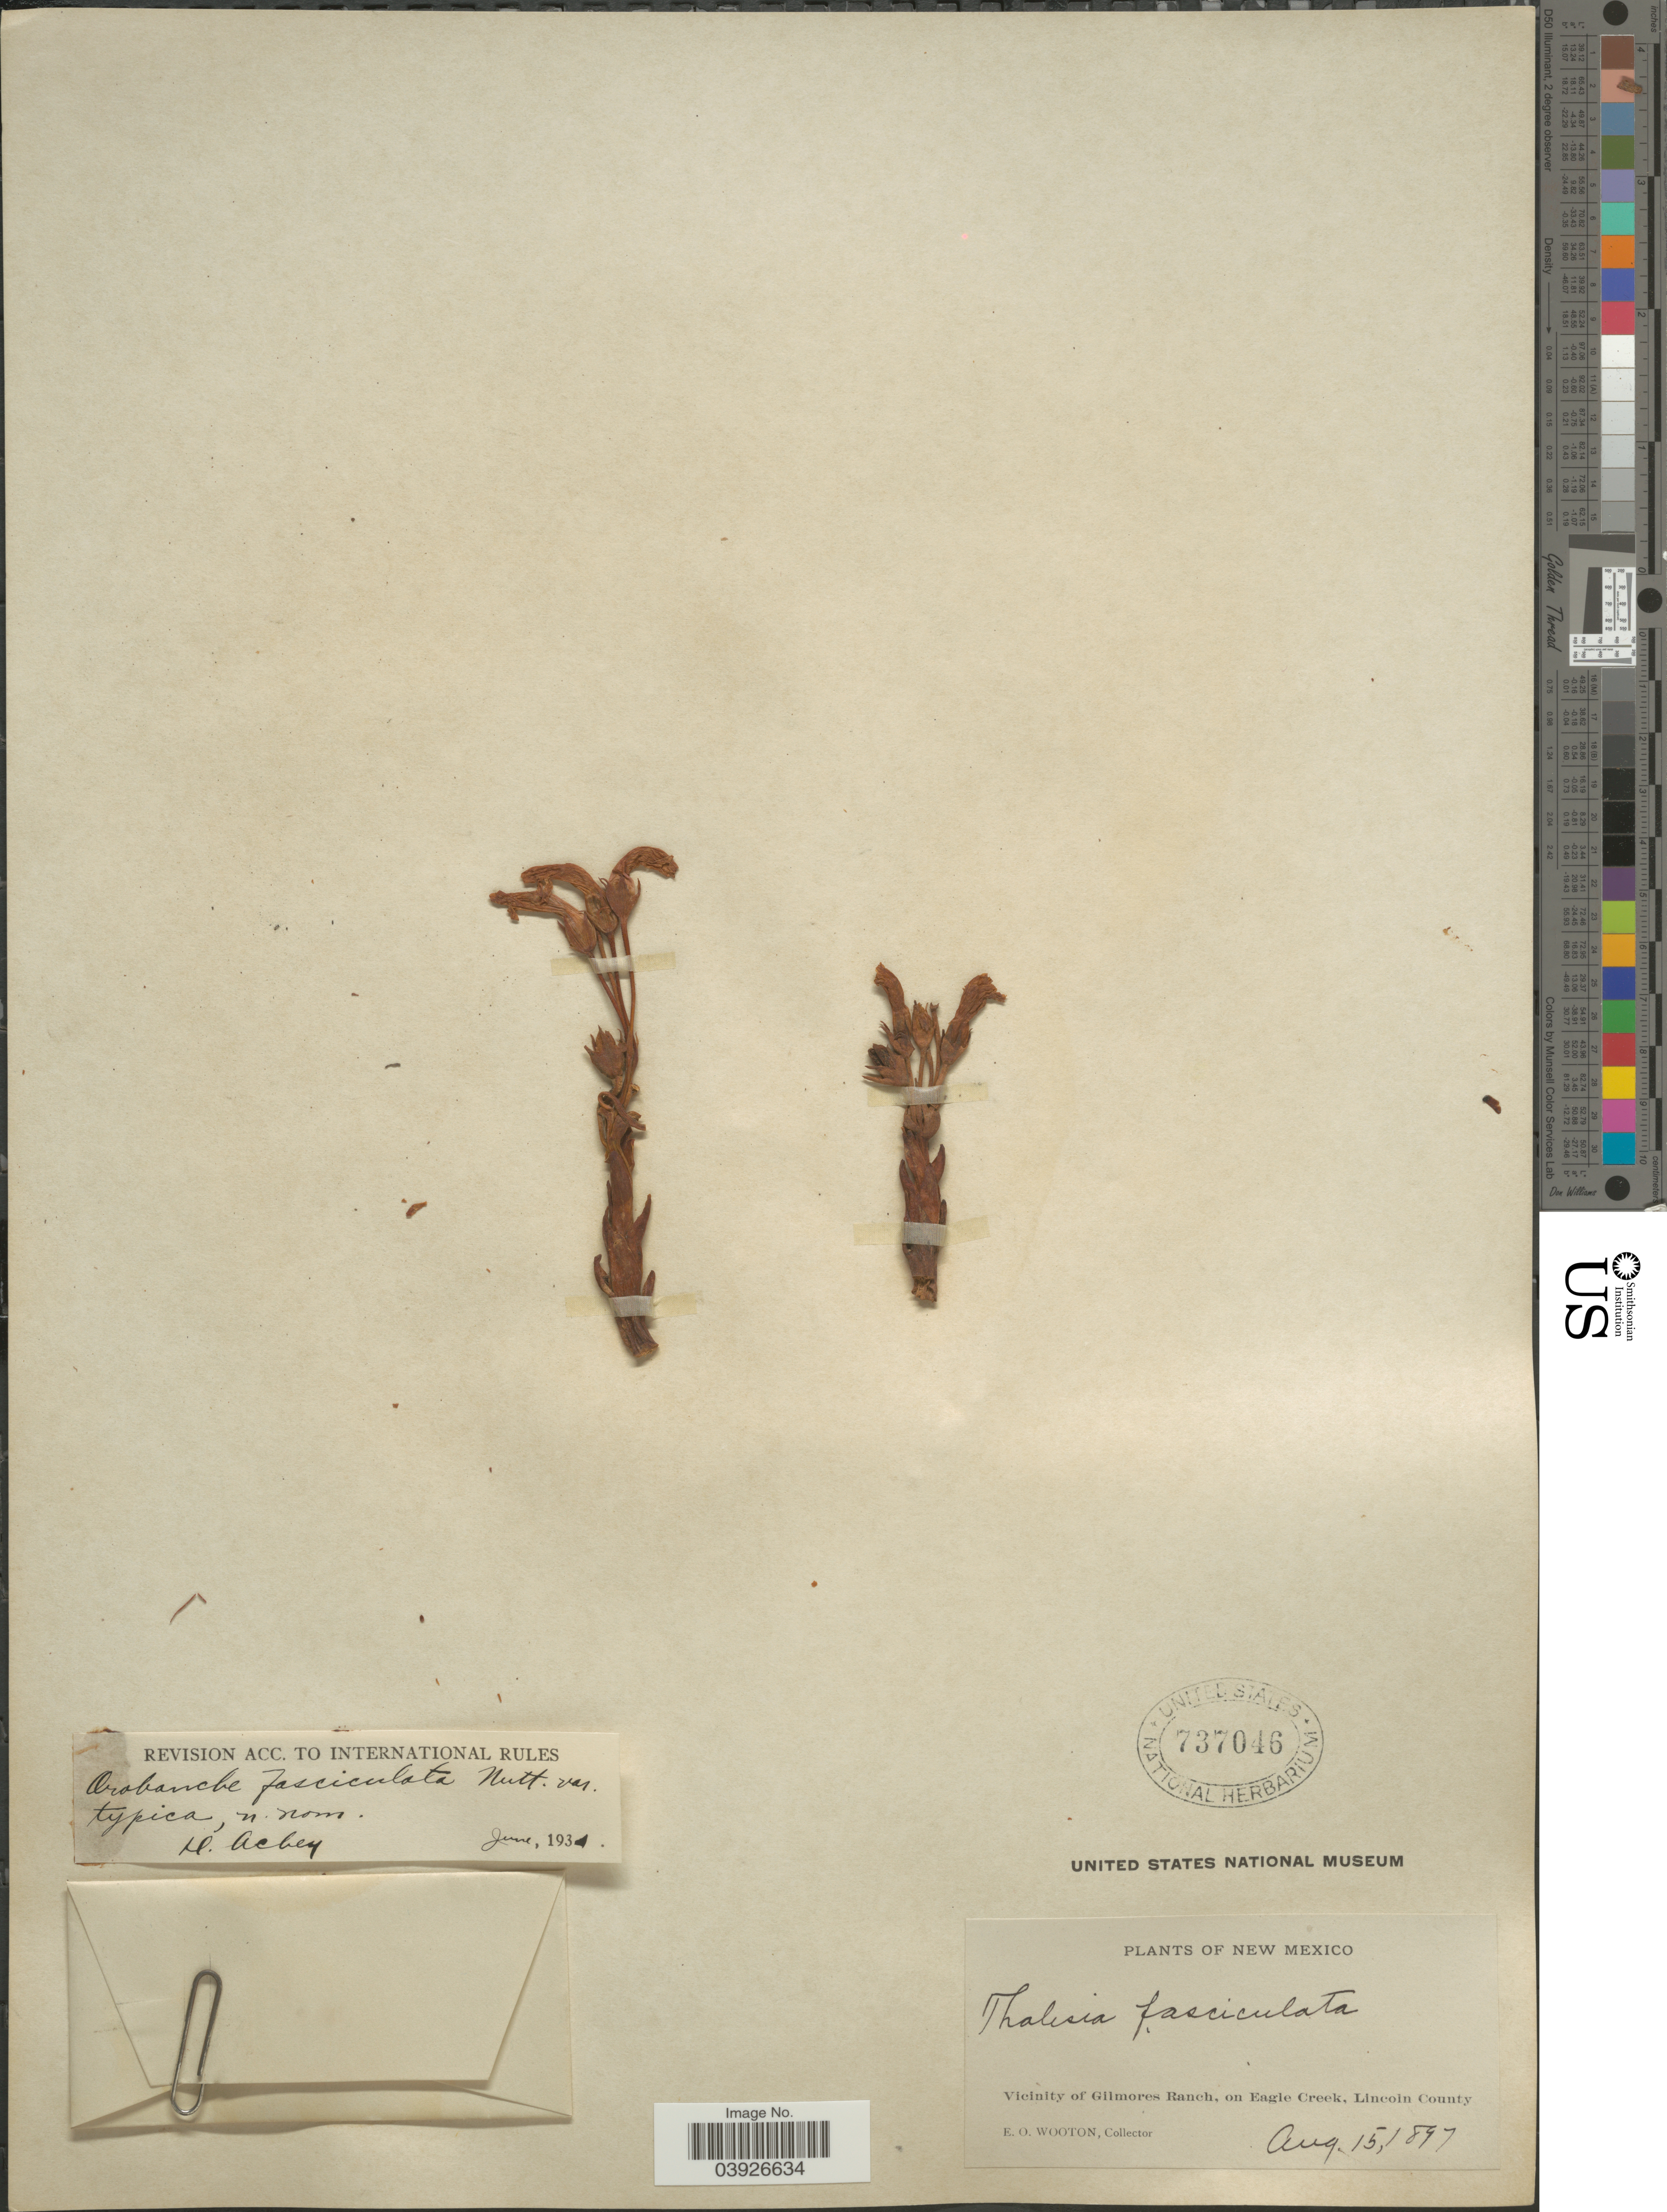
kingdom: Plantae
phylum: Tracheophyta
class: Magnoliopsida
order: Lamiales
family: Orobanchaceae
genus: Aphyllon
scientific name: Aphyllon fasciculatum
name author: (Nutt.) Torr. & A. Gray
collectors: E. O. Wooton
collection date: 1897-08-15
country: United States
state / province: New Mexico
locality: Vicinity of Gilmores Ranch, on Eagle Creek, Lincoln County.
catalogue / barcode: US 737046